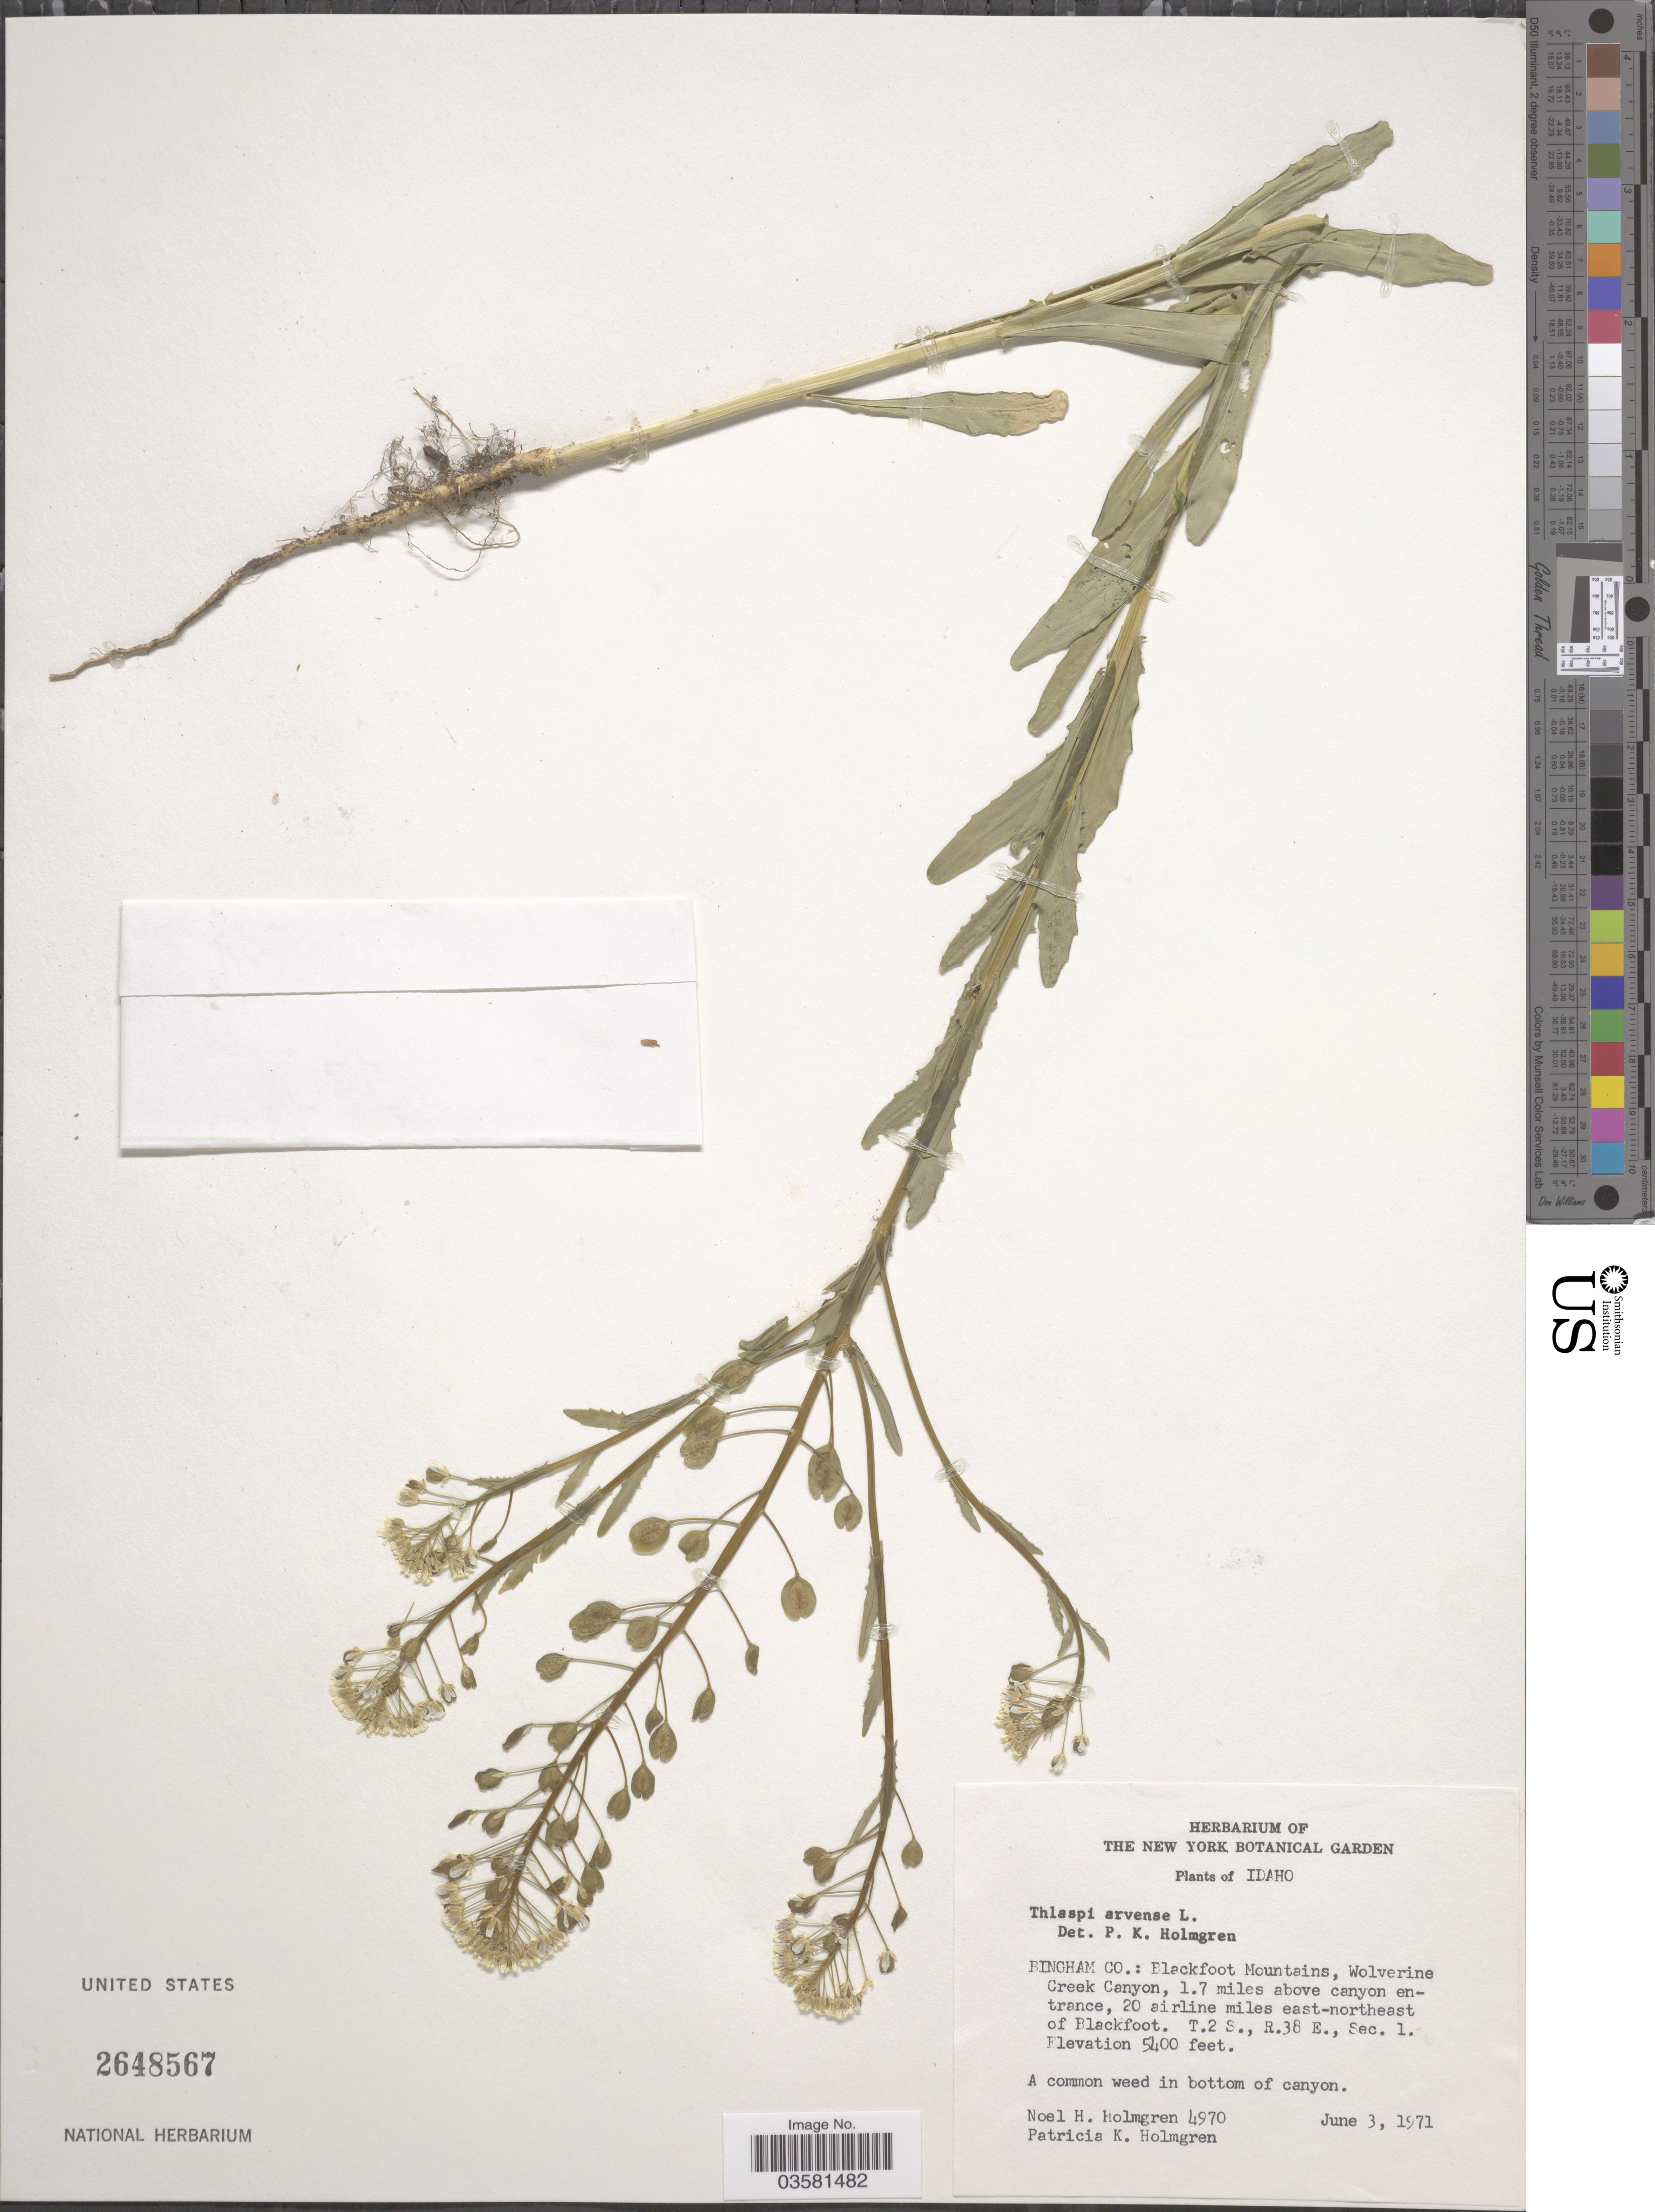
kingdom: Plantae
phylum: Tracheophyta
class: Magnoliopsida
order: Brassicales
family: Brassicaceae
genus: Thlaspi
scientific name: Thlaspi arvense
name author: L.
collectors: N. H. Holmgren & P. K. Holmgren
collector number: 4970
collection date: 1971-06-03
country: United States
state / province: Idaho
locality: Bingham Co.: Blackfoot Mountains, Wolverine Creek Canyon, 1.7 miles above canyon entrance, 20 airline miles east-northeast of Blackfoot. T.2S., R.38E., Sec. 1.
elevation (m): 1646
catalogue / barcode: US 2648567